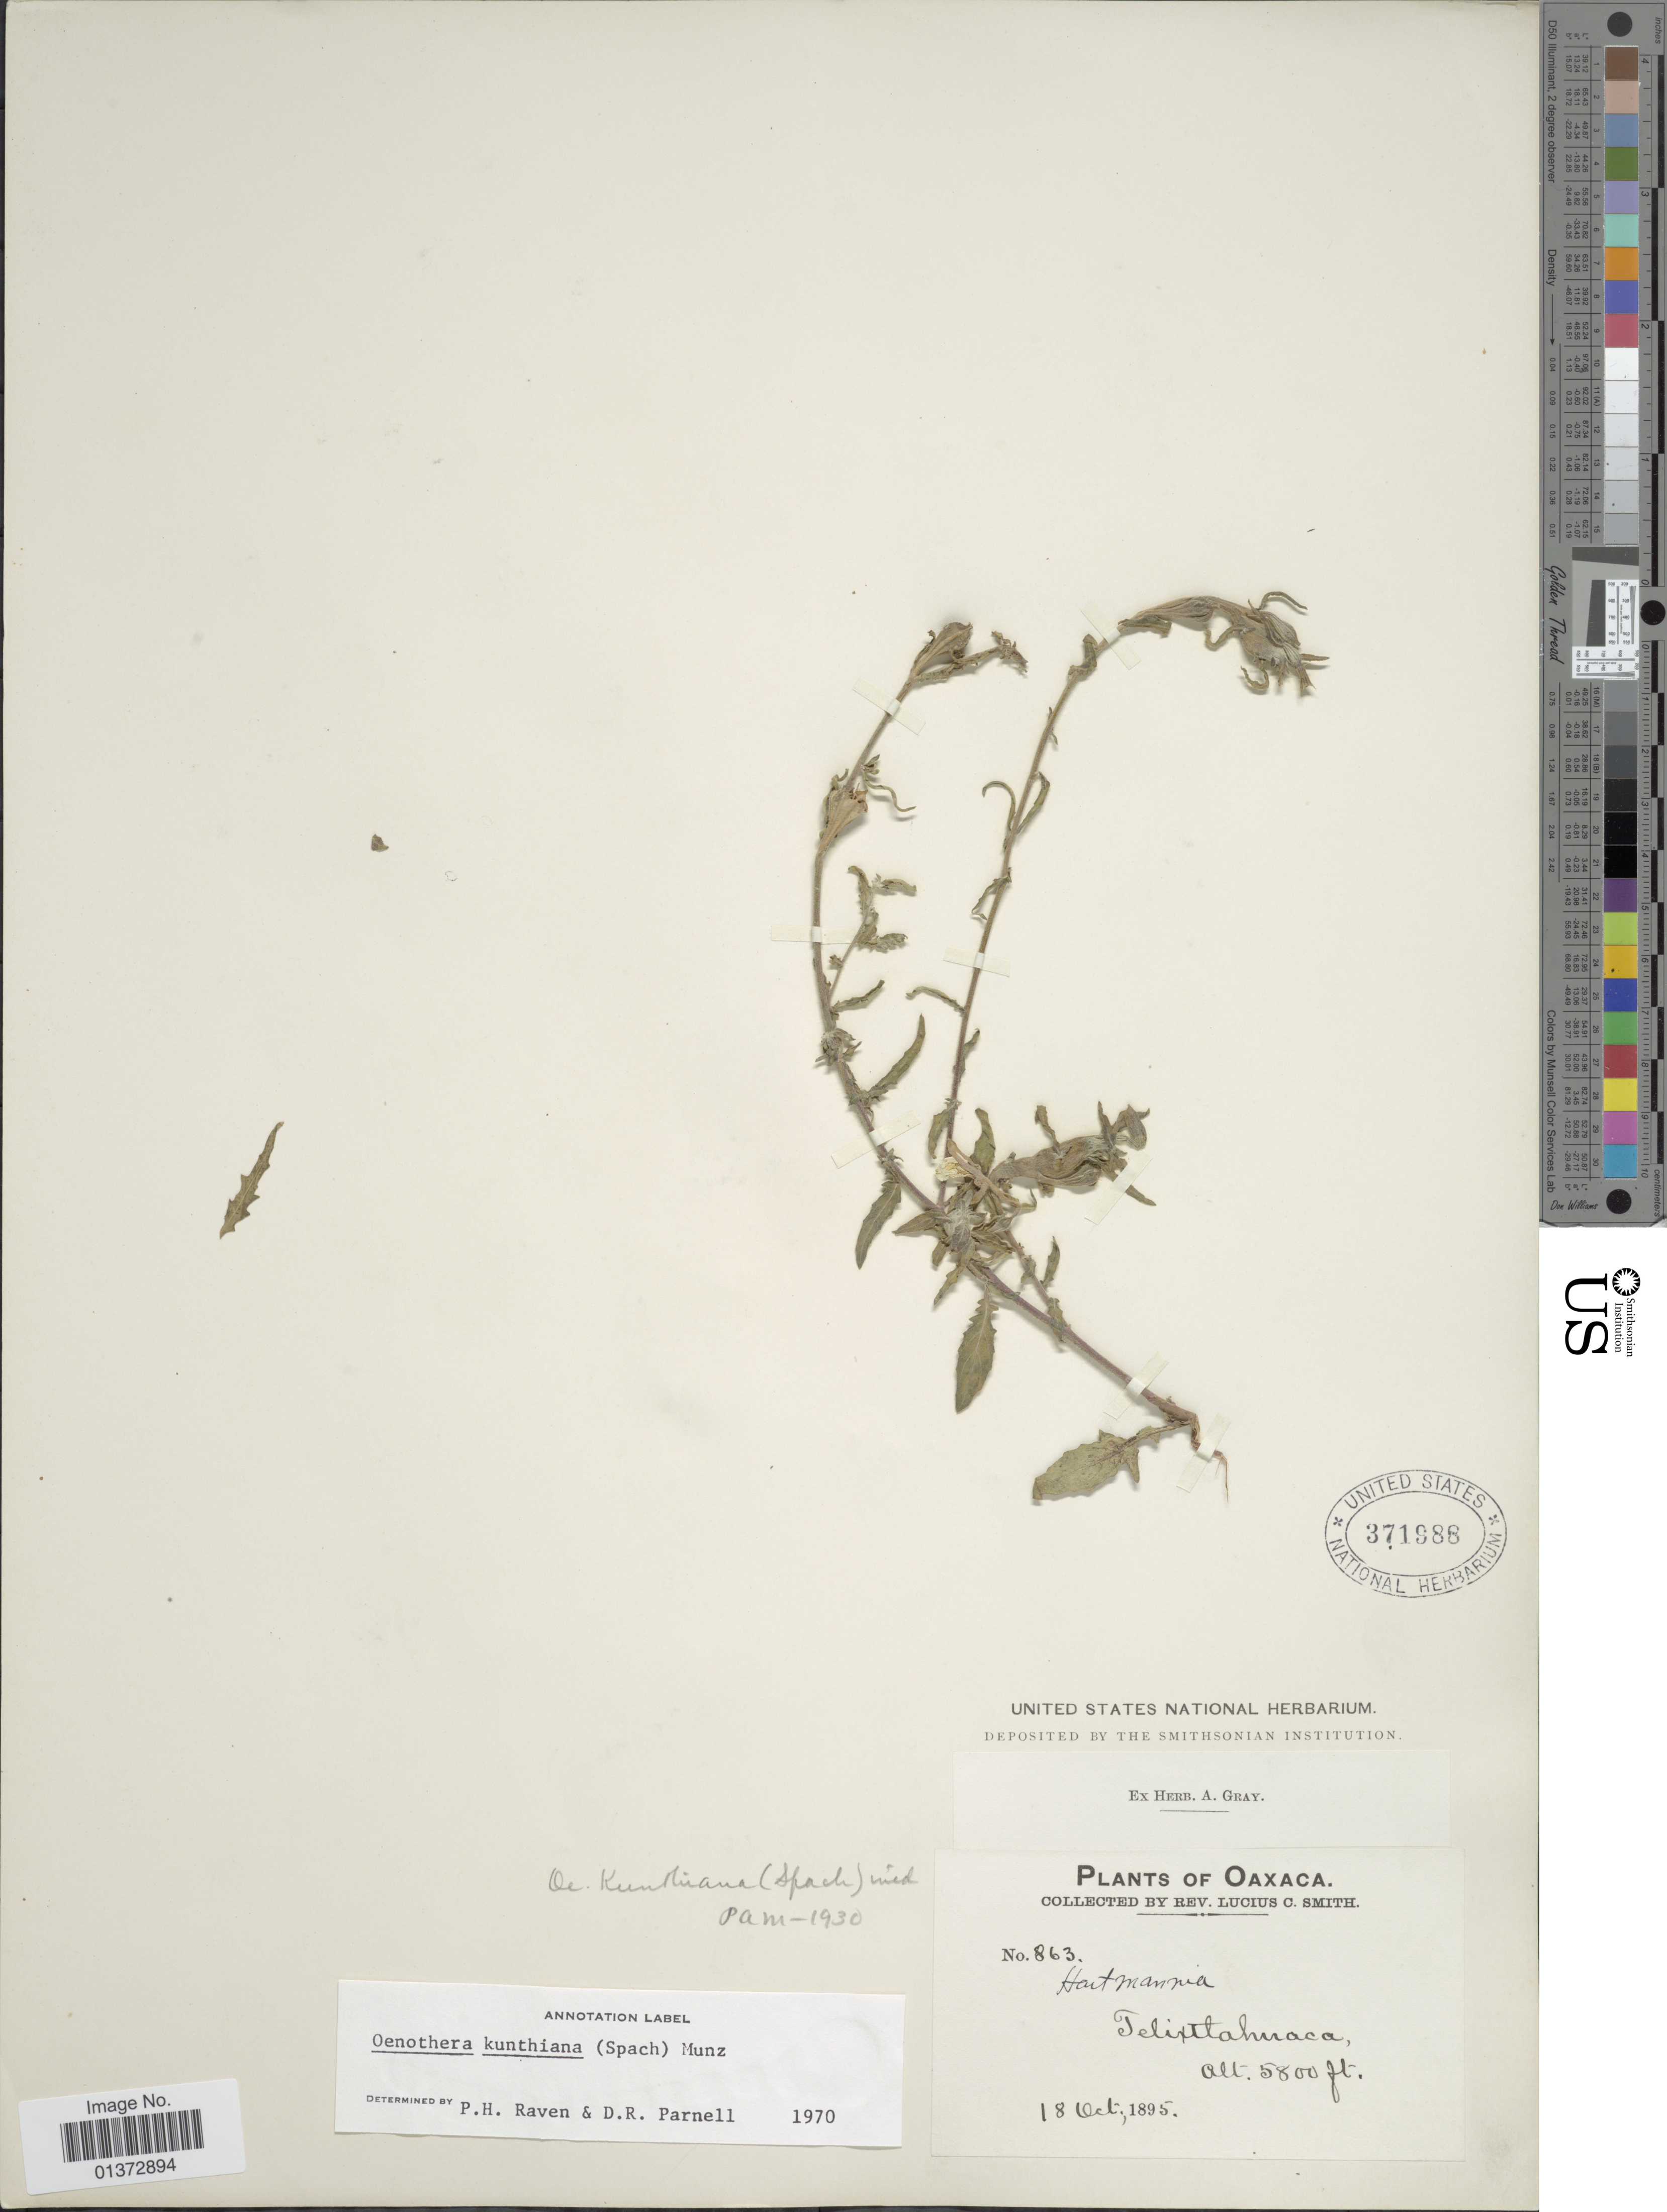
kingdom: Plantae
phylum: Tracheophyta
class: Magnoliopsida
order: Myrtales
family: Onagraceae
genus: Oenothera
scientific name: Oenothera kunthiana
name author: (Spach) Munz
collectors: L. C. Smith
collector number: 863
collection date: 1895-10-18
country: Mexico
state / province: Oaxaca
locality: Telixtlahuaca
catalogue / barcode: US 371988